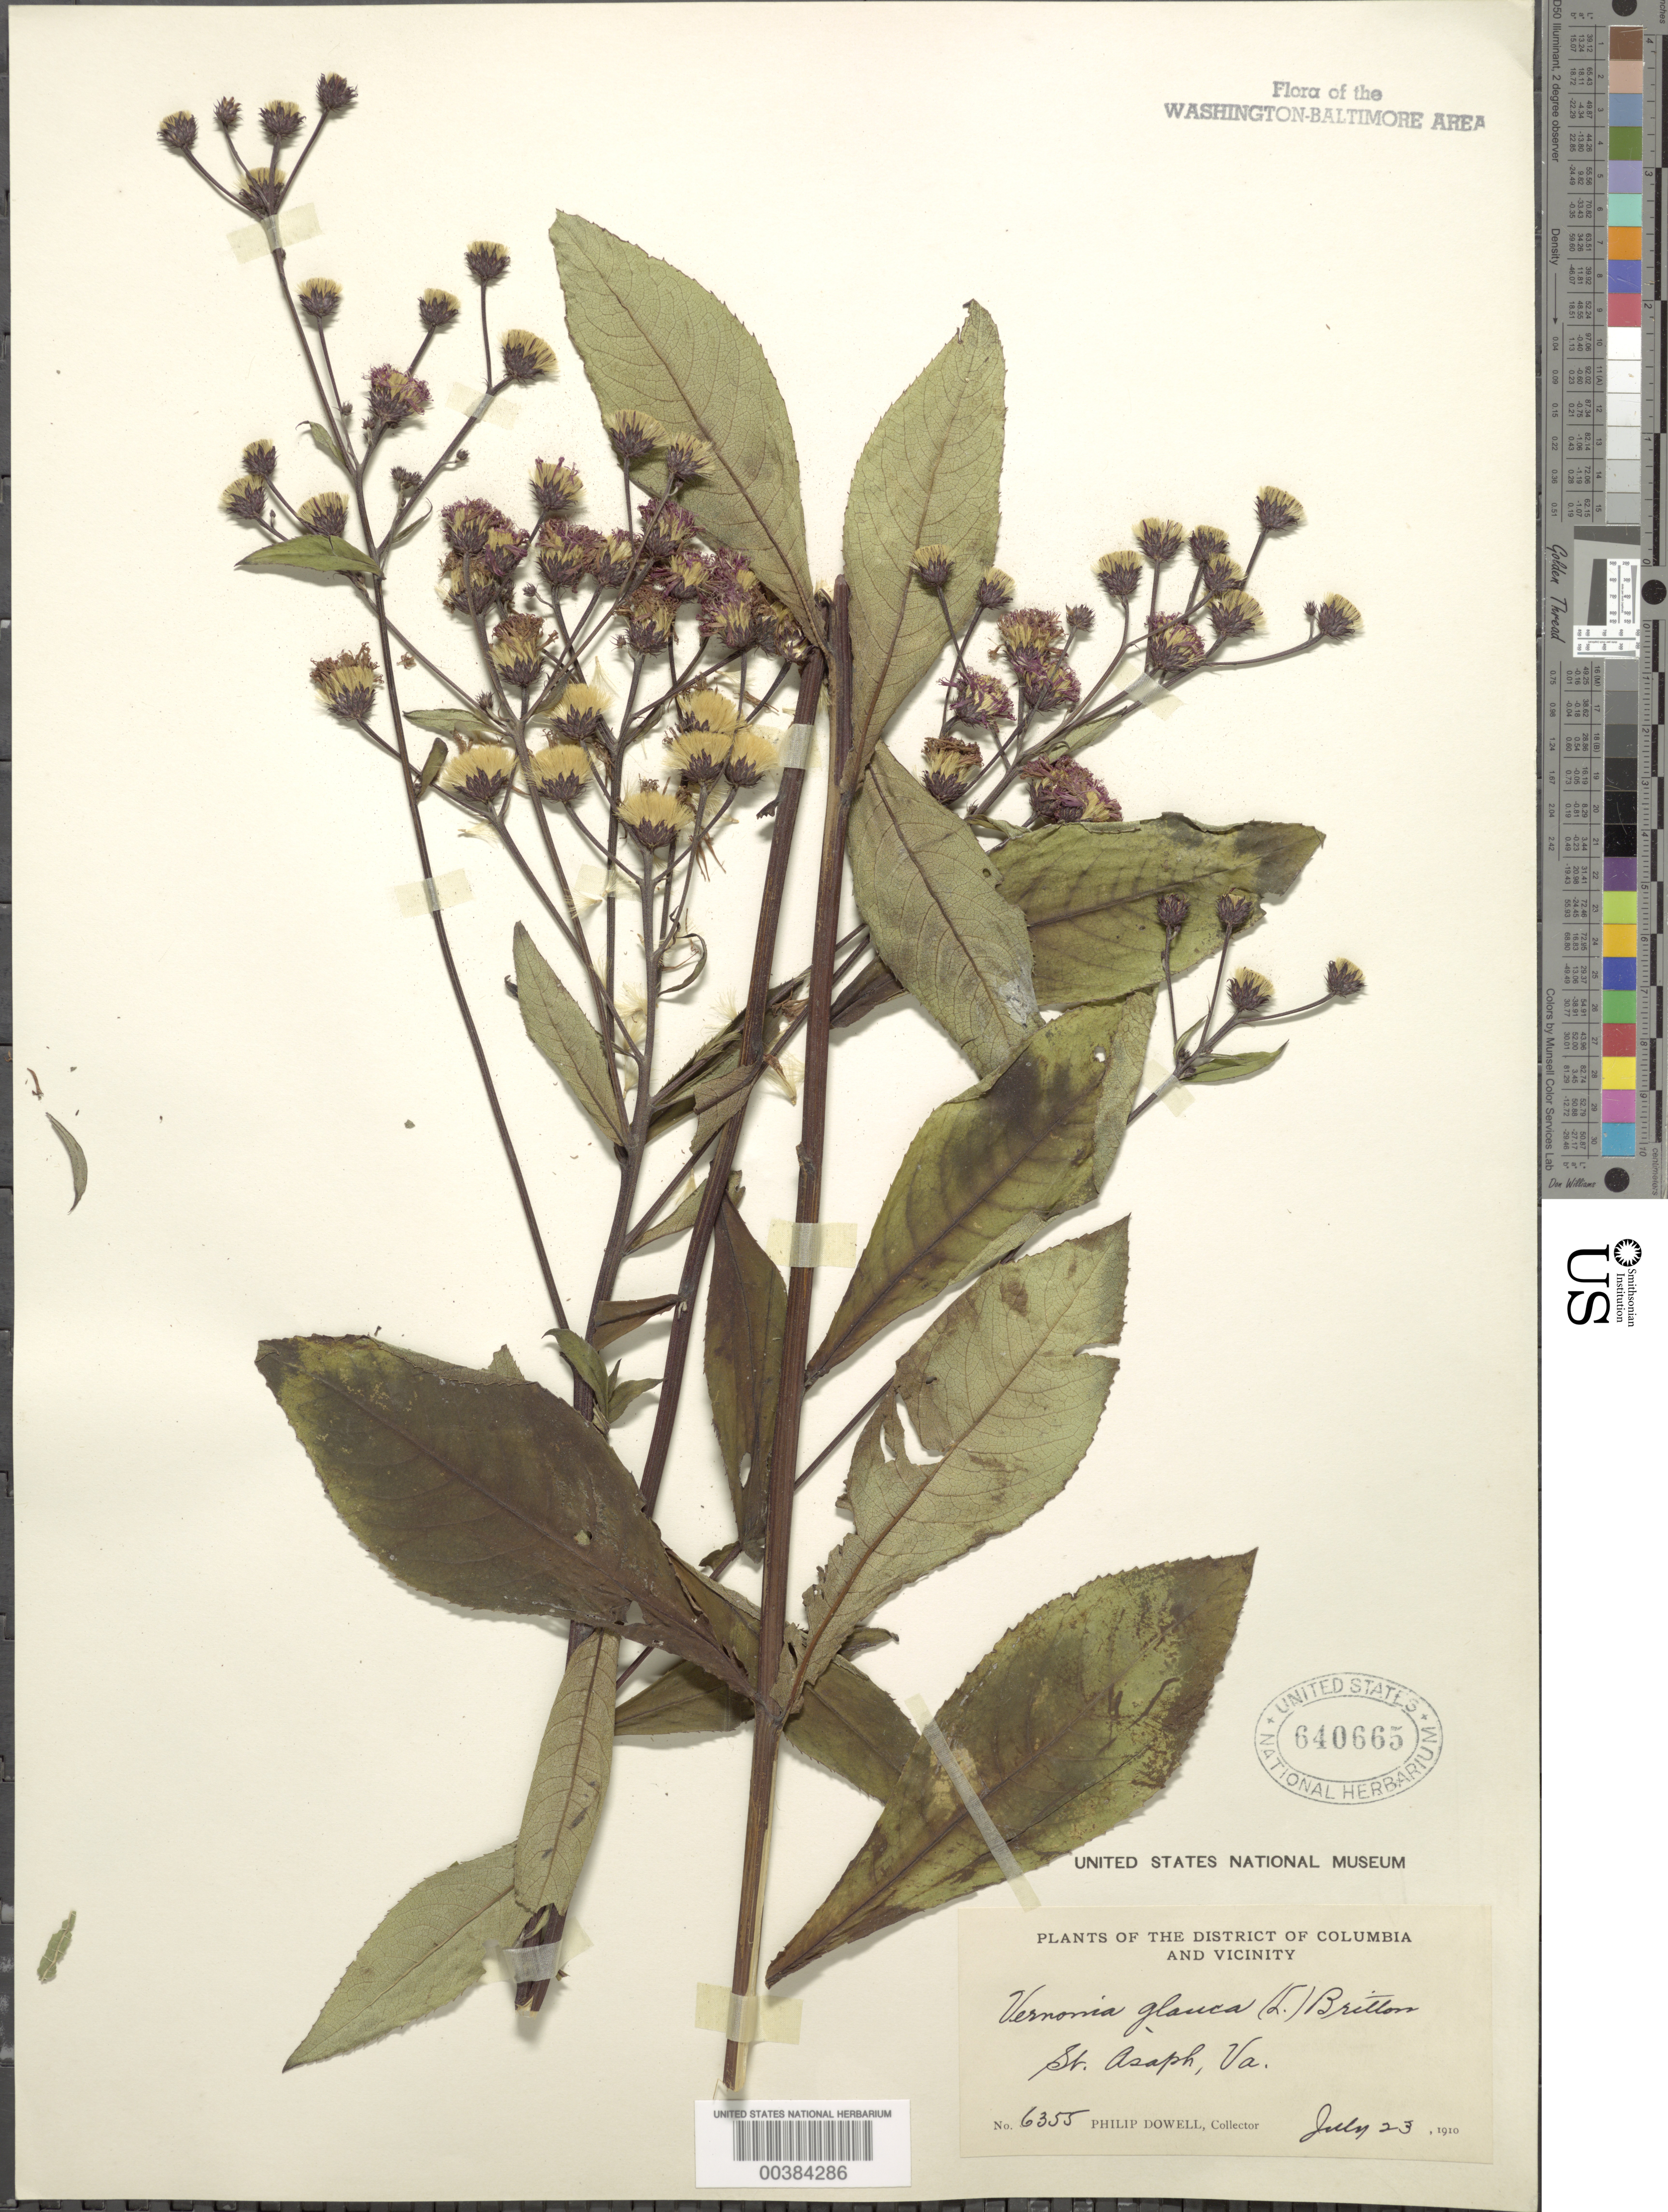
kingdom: Plantae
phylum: Tracheophyta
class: Magnoliopsida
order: Asterales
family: Asteraceae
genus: Vernonia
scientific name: Vernonia glauca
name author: (L.) Willd.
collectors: P. Dowell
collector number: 6355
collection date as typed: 23 Jul 1910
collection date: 1910-07-23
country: United States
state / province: Virginia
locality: St. Asaph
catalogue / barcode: US 640665